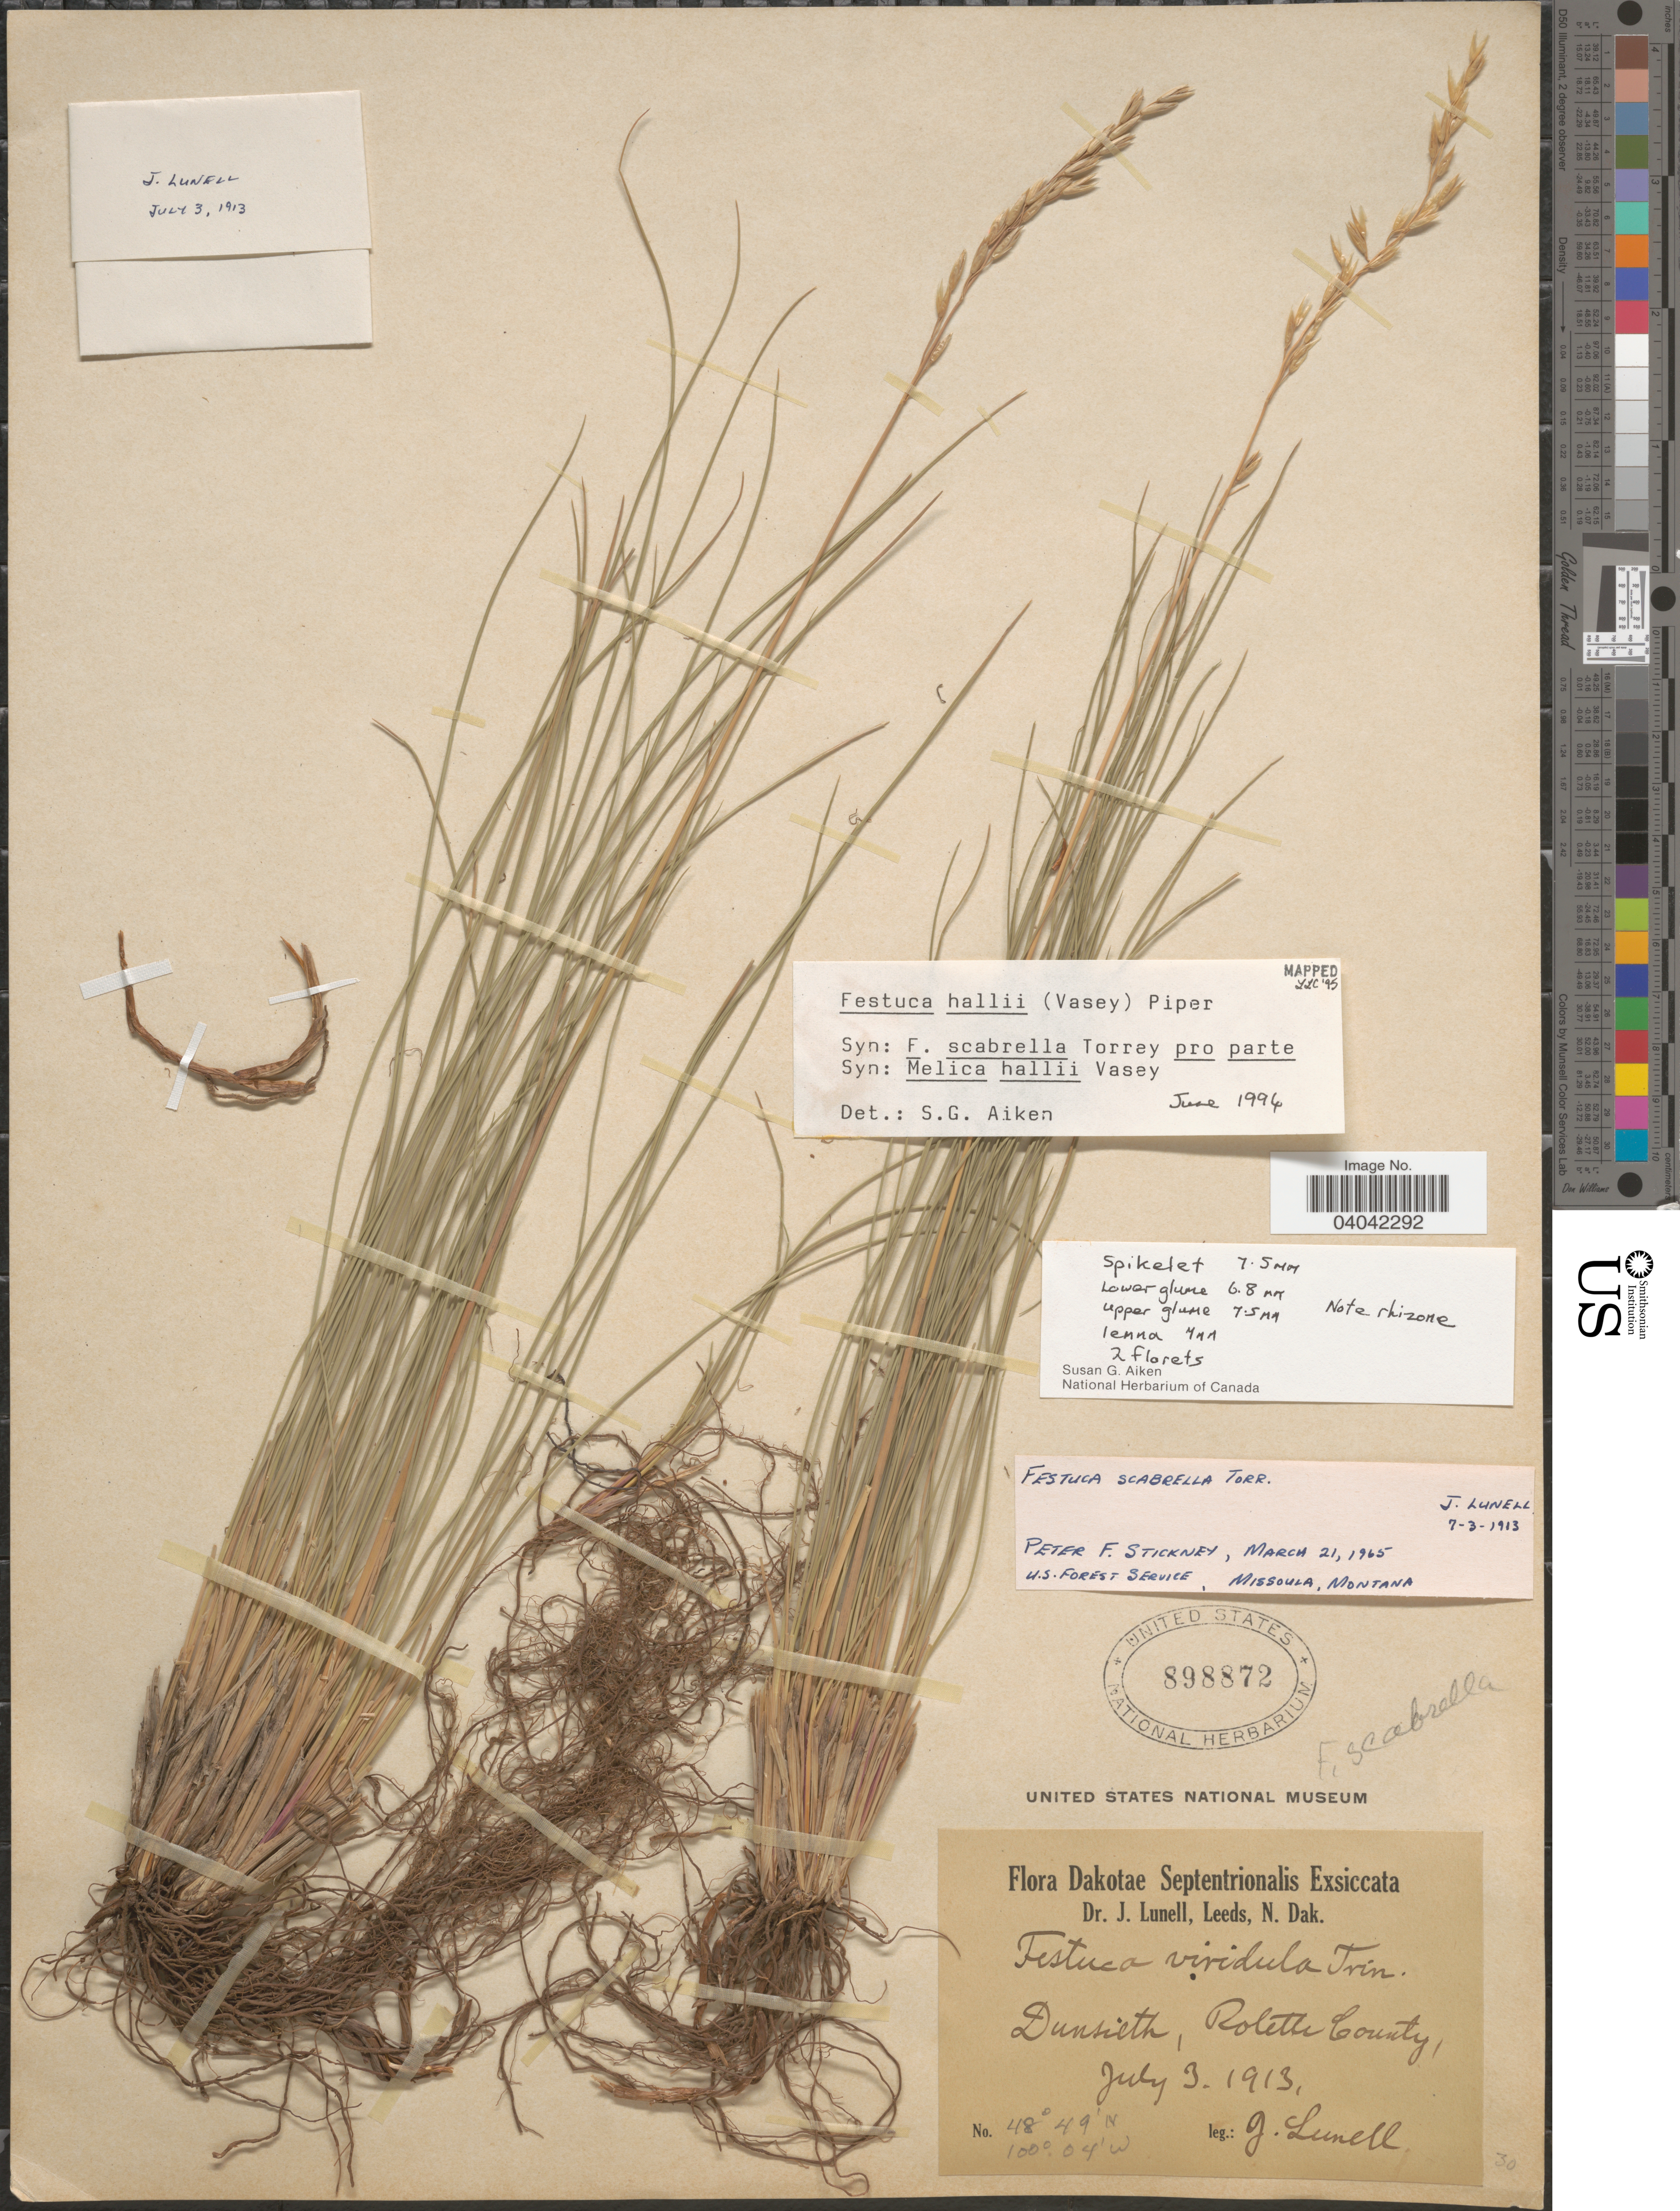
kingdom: Plantae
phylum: Tracheophyta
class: Liliopsida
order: Poales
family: Poaceae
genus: Festuca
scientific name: Festuca hallii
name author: (Vasey) Piper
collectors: J. Lunell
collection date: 1913-07-03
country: United States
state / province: North Dakota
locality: Dakotae Septentrionalis. Dunseath, Rolette County.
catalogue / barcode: US 898872